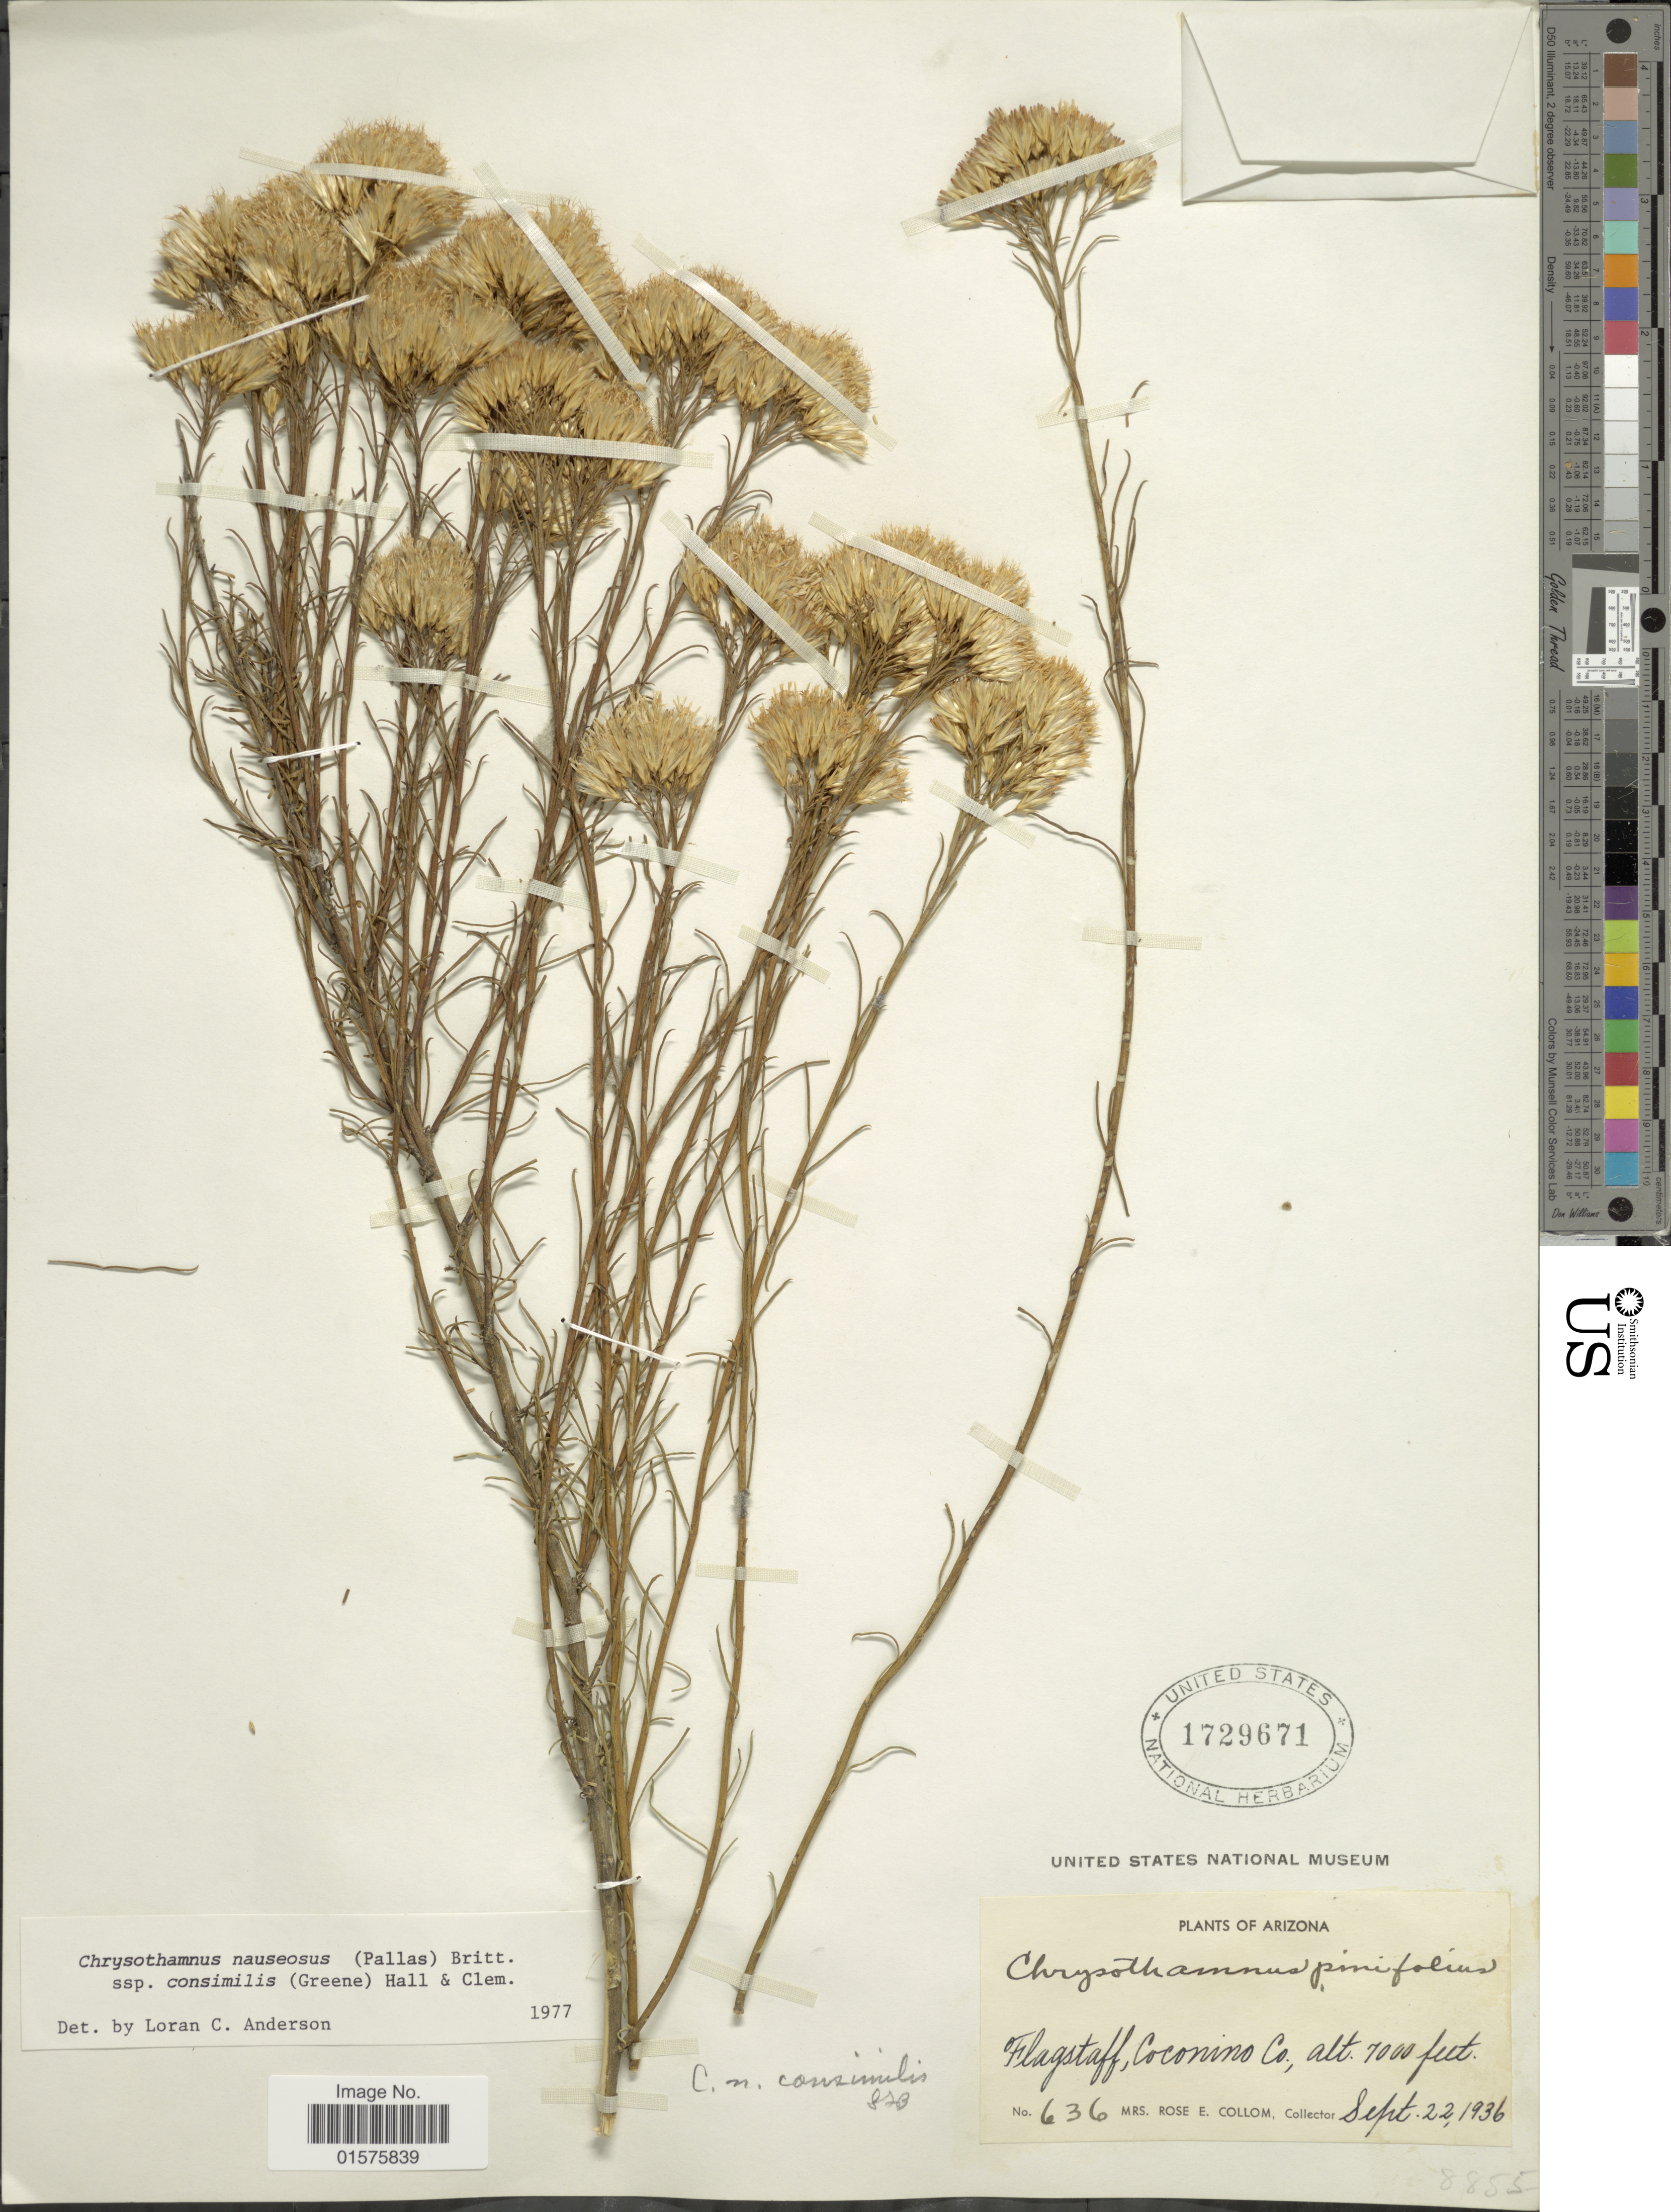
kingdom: Plantae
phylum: Tracheophyta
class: Magnoliopsida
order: Asterales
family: Asteraceae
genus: Ericameria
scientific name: Ericameria nauseosa var. oreophila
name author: (A. Nelson) G.L. Nesom & G.I. Baird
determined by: Urbatsch, Lowell E., Curator (LSU), Louisiana State University (UNITED STATES)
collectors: R. E. Collom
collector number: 636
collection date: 1936-09-22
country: United States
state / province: Arizona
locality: Flagstaff, Cococino Co.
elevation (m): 2134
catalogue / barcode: US 1729671